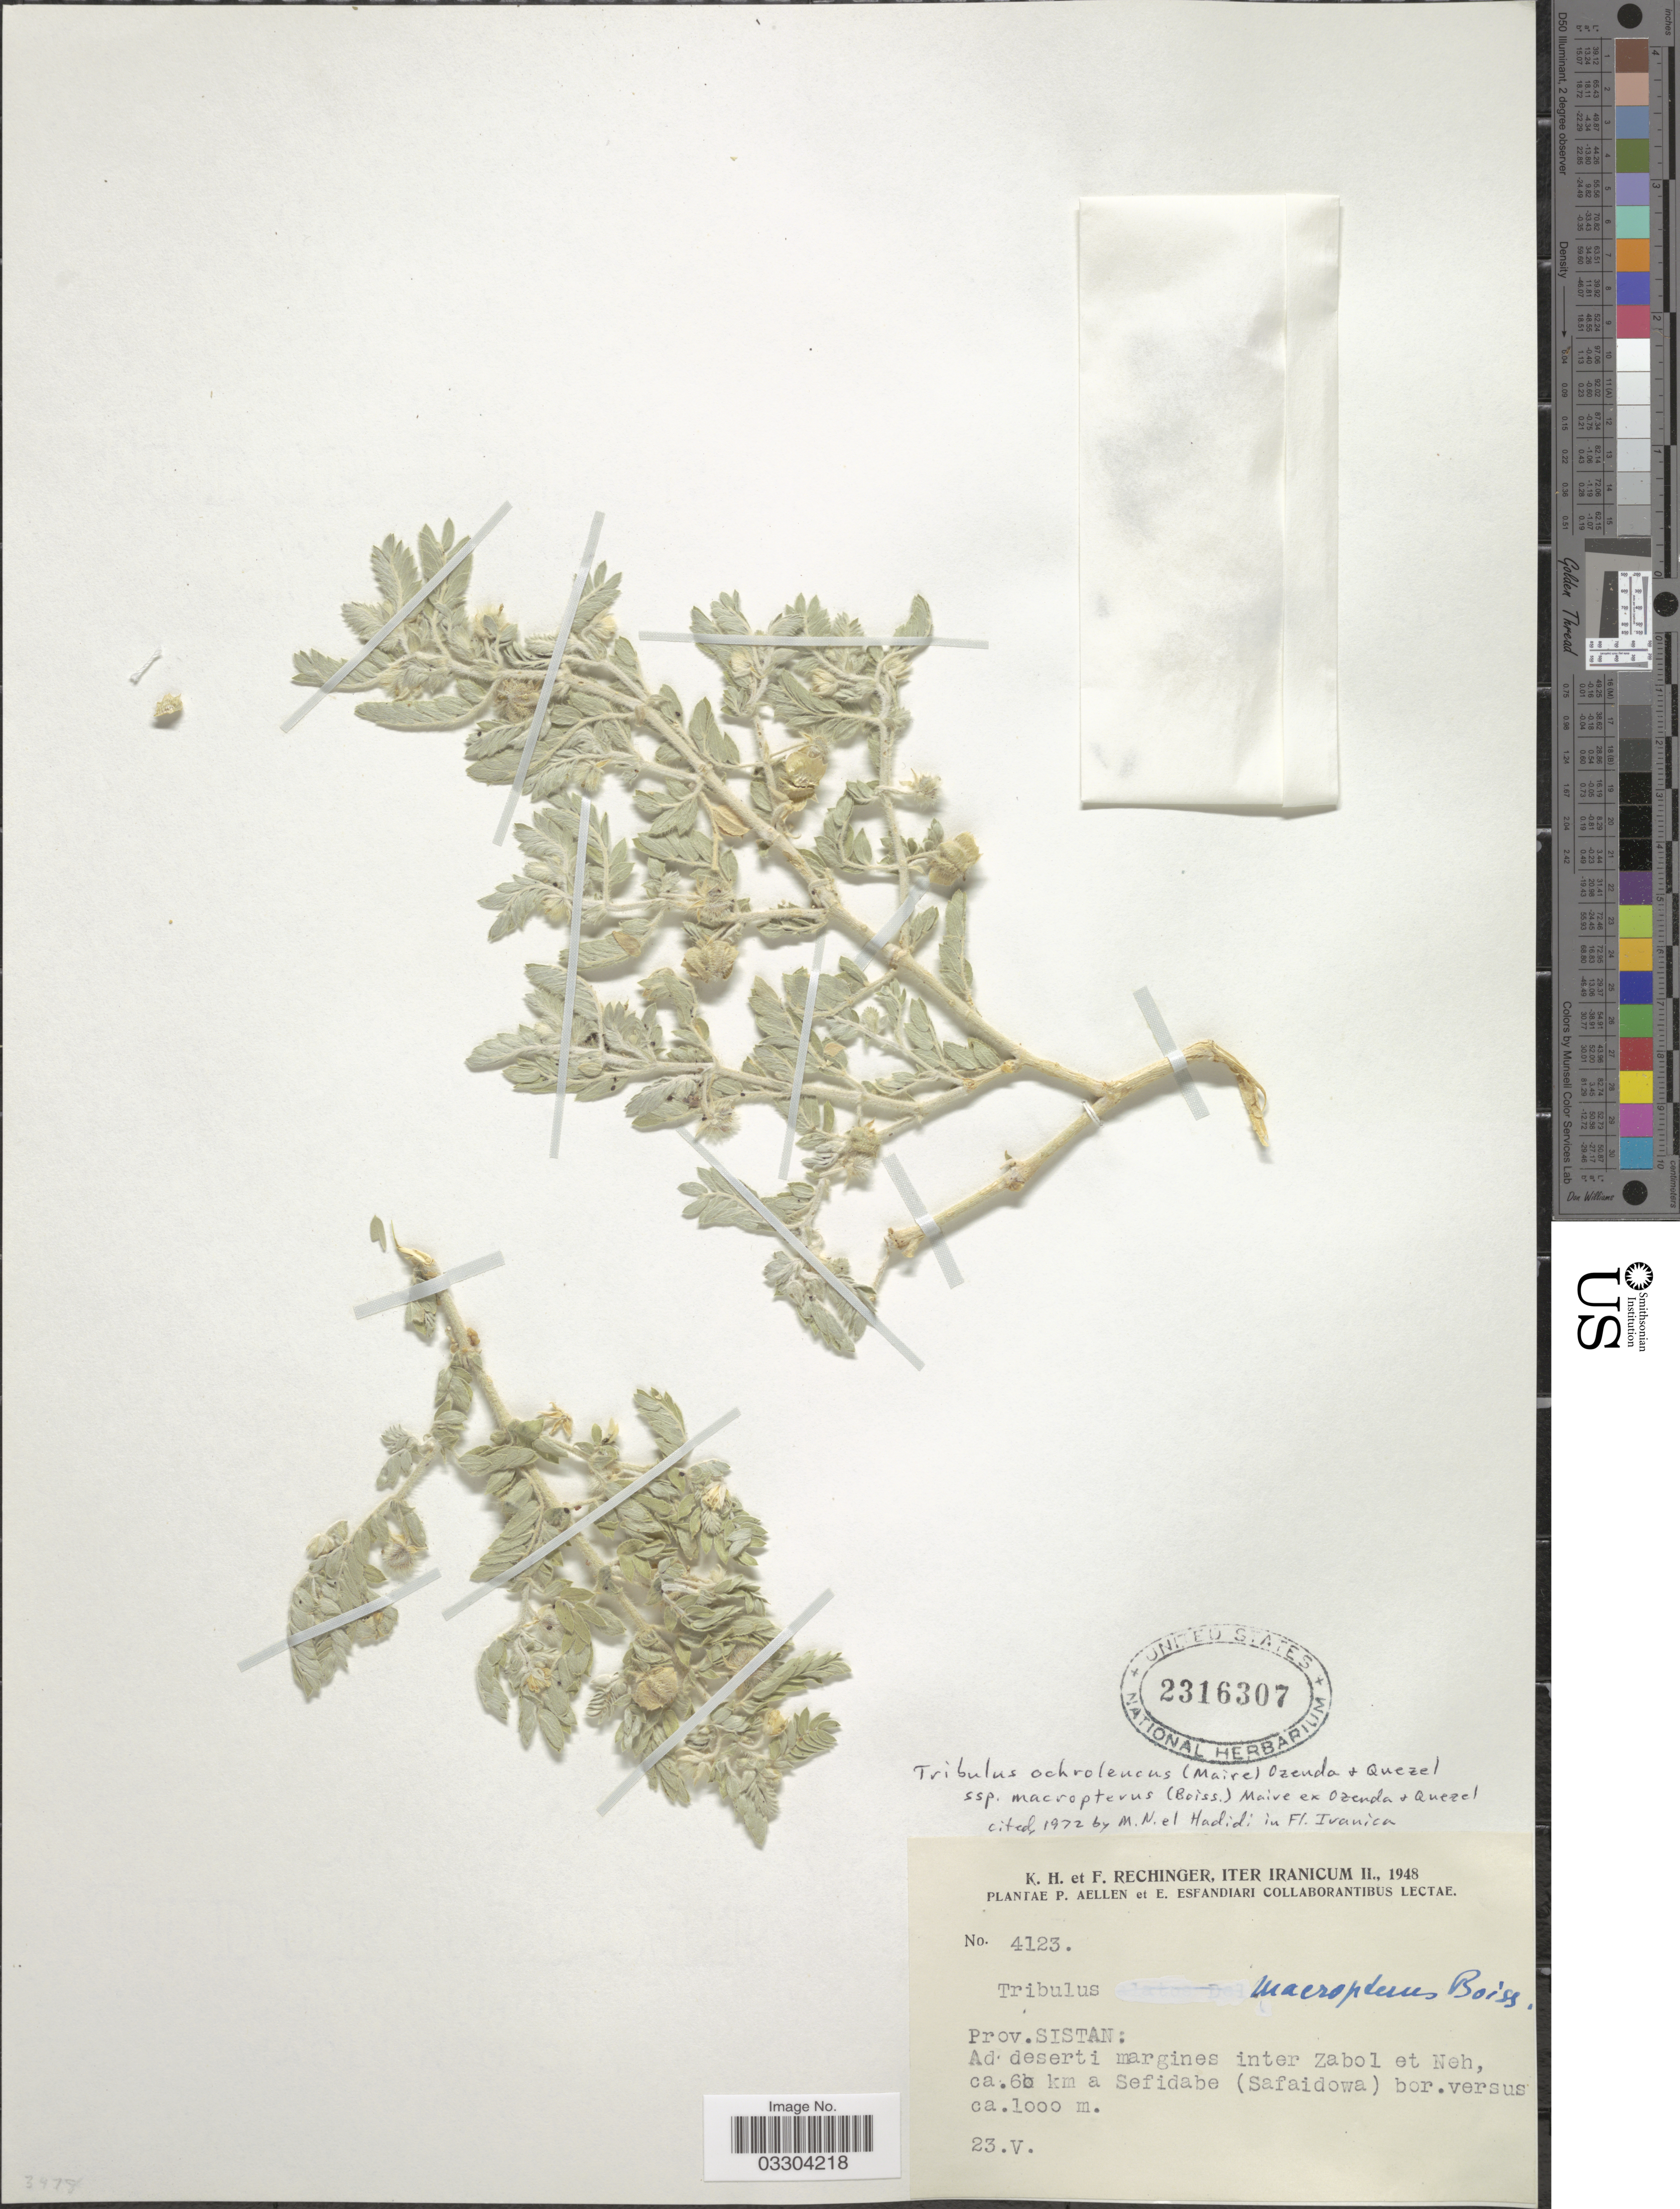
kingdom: Plantae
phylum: Tracheophyta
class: Magnoliopsida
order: Zygophyllales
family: Zygophyllaceae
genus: Tribulus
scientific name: Tribulus macropterus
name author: Boiss.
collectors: K. H. Rechinger & F. Rechinger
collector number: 4123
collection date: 1948-05-23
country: Iran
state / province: Sistan and Baluchistan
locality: Prov. Sistan: Ad deserti margines inter Zabol et Neh, ca. 60 km a Sefidabe (Safaidowa) bor. versus.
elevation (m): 1000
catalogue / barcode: US 2316307